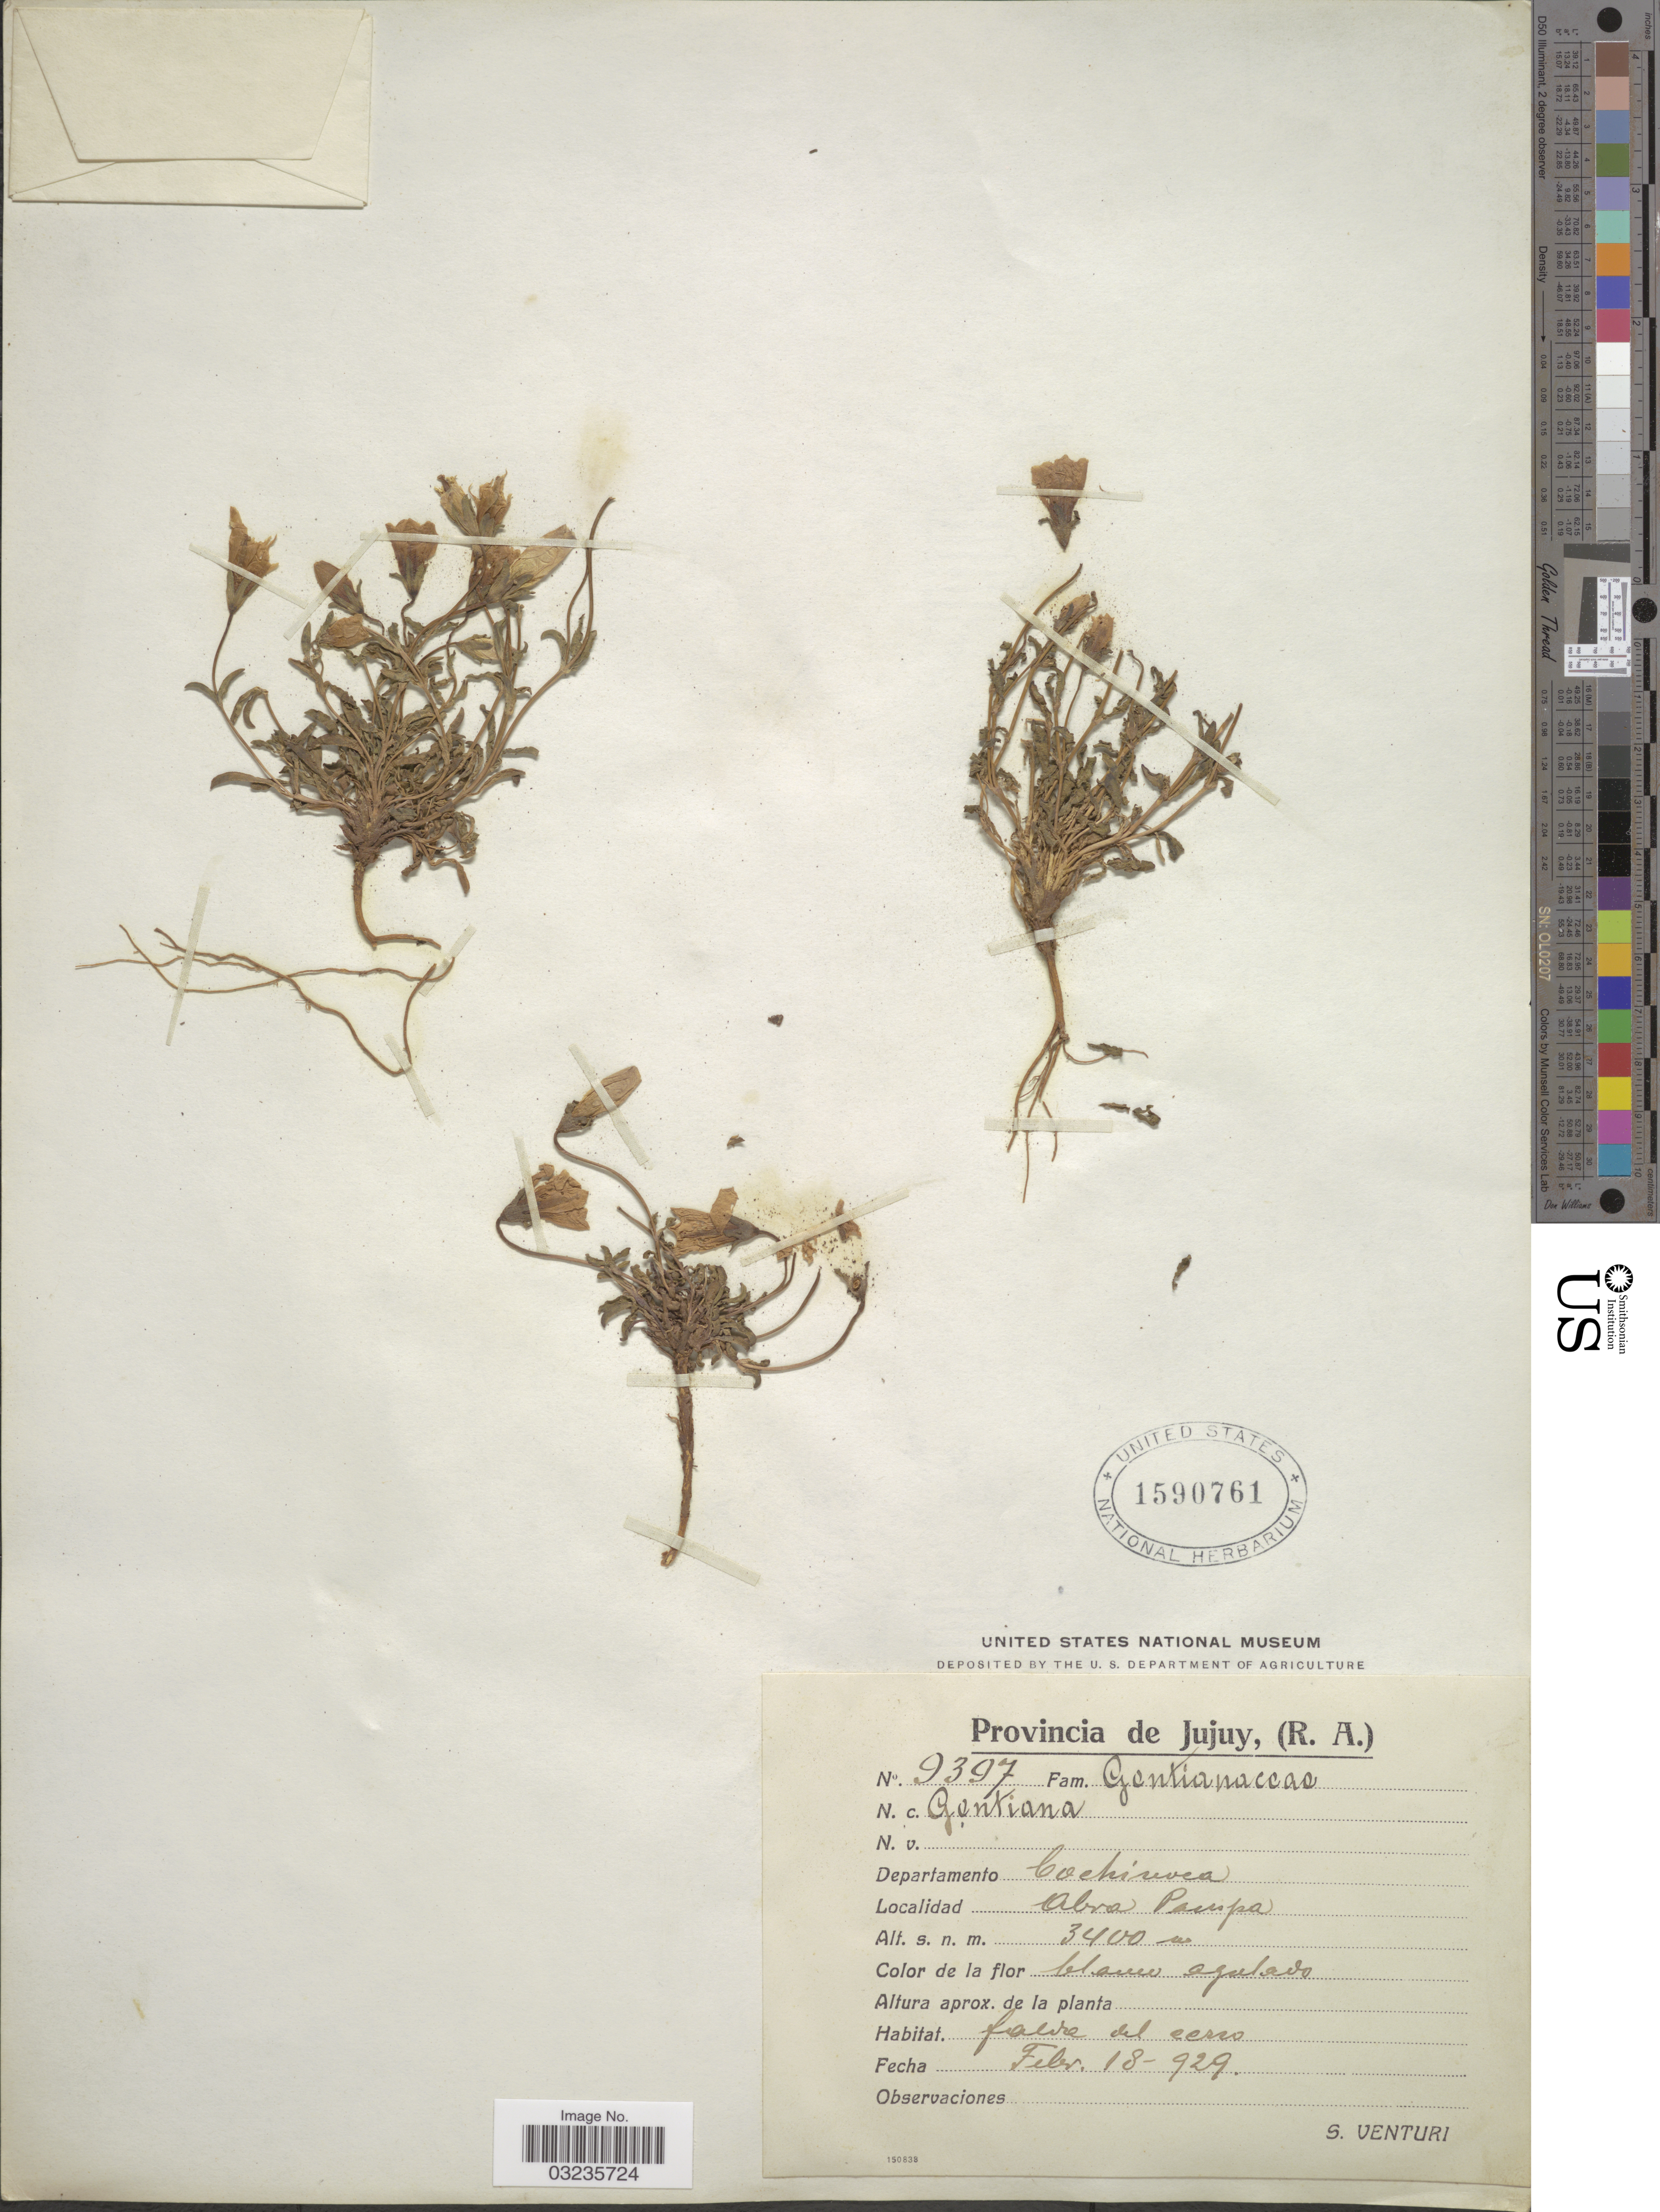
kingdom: Plantae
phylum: Tracheophyta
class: Magnoliopsida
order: Gentianales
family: Gentianaceae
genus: Gentiana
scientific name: Gentiana sp.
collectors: S. Venturi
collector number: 9397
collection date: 1929-02-18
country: Argentina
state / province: Jujuy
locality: Departamento Cochinoca Abra Pampa.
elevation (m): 3400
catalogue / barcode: US 1590761